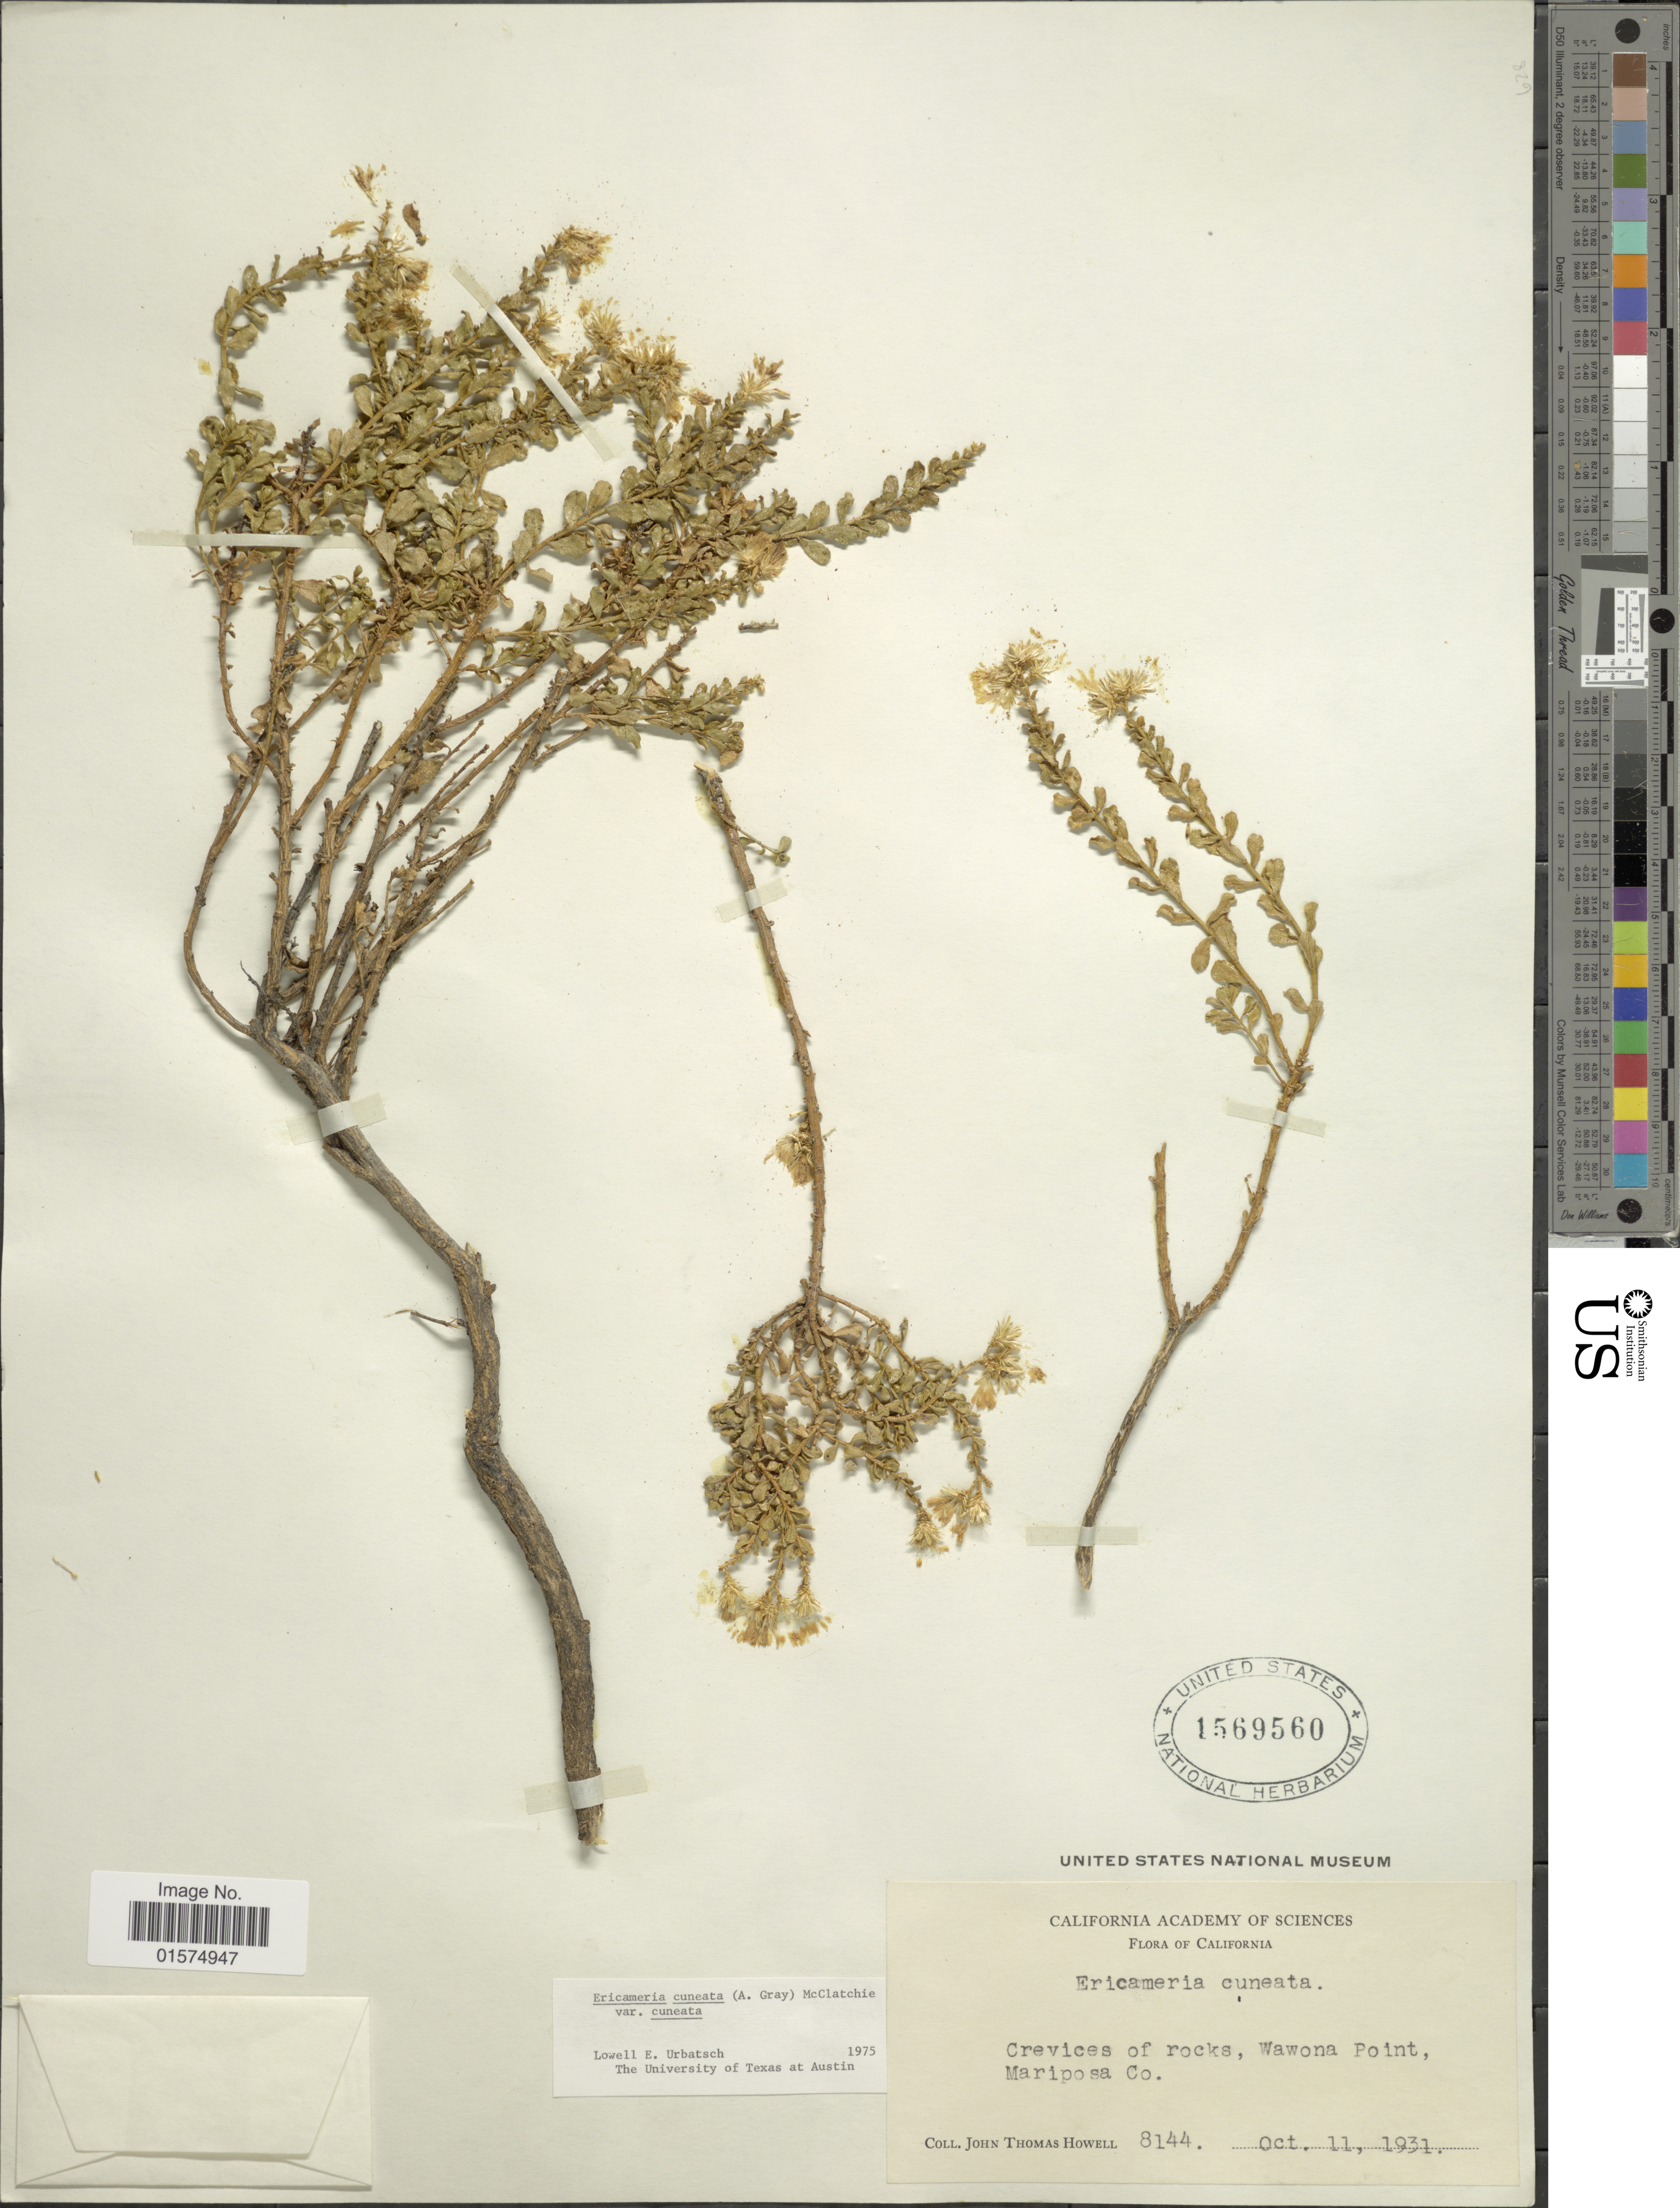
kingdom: Plantae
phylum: Tracheophyta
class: Magnoliopsida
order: Asterales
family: Asteraceae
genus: Ericameria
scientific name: Ericameria cuneata var. cuneata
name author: (A. Gray) McClatchie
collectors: J. T. Howell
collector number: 8144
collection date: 1931-10-11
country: United States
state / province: California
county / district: Mariposa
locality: Wawona Point, Mariposa Co.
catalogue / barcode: US 1569560